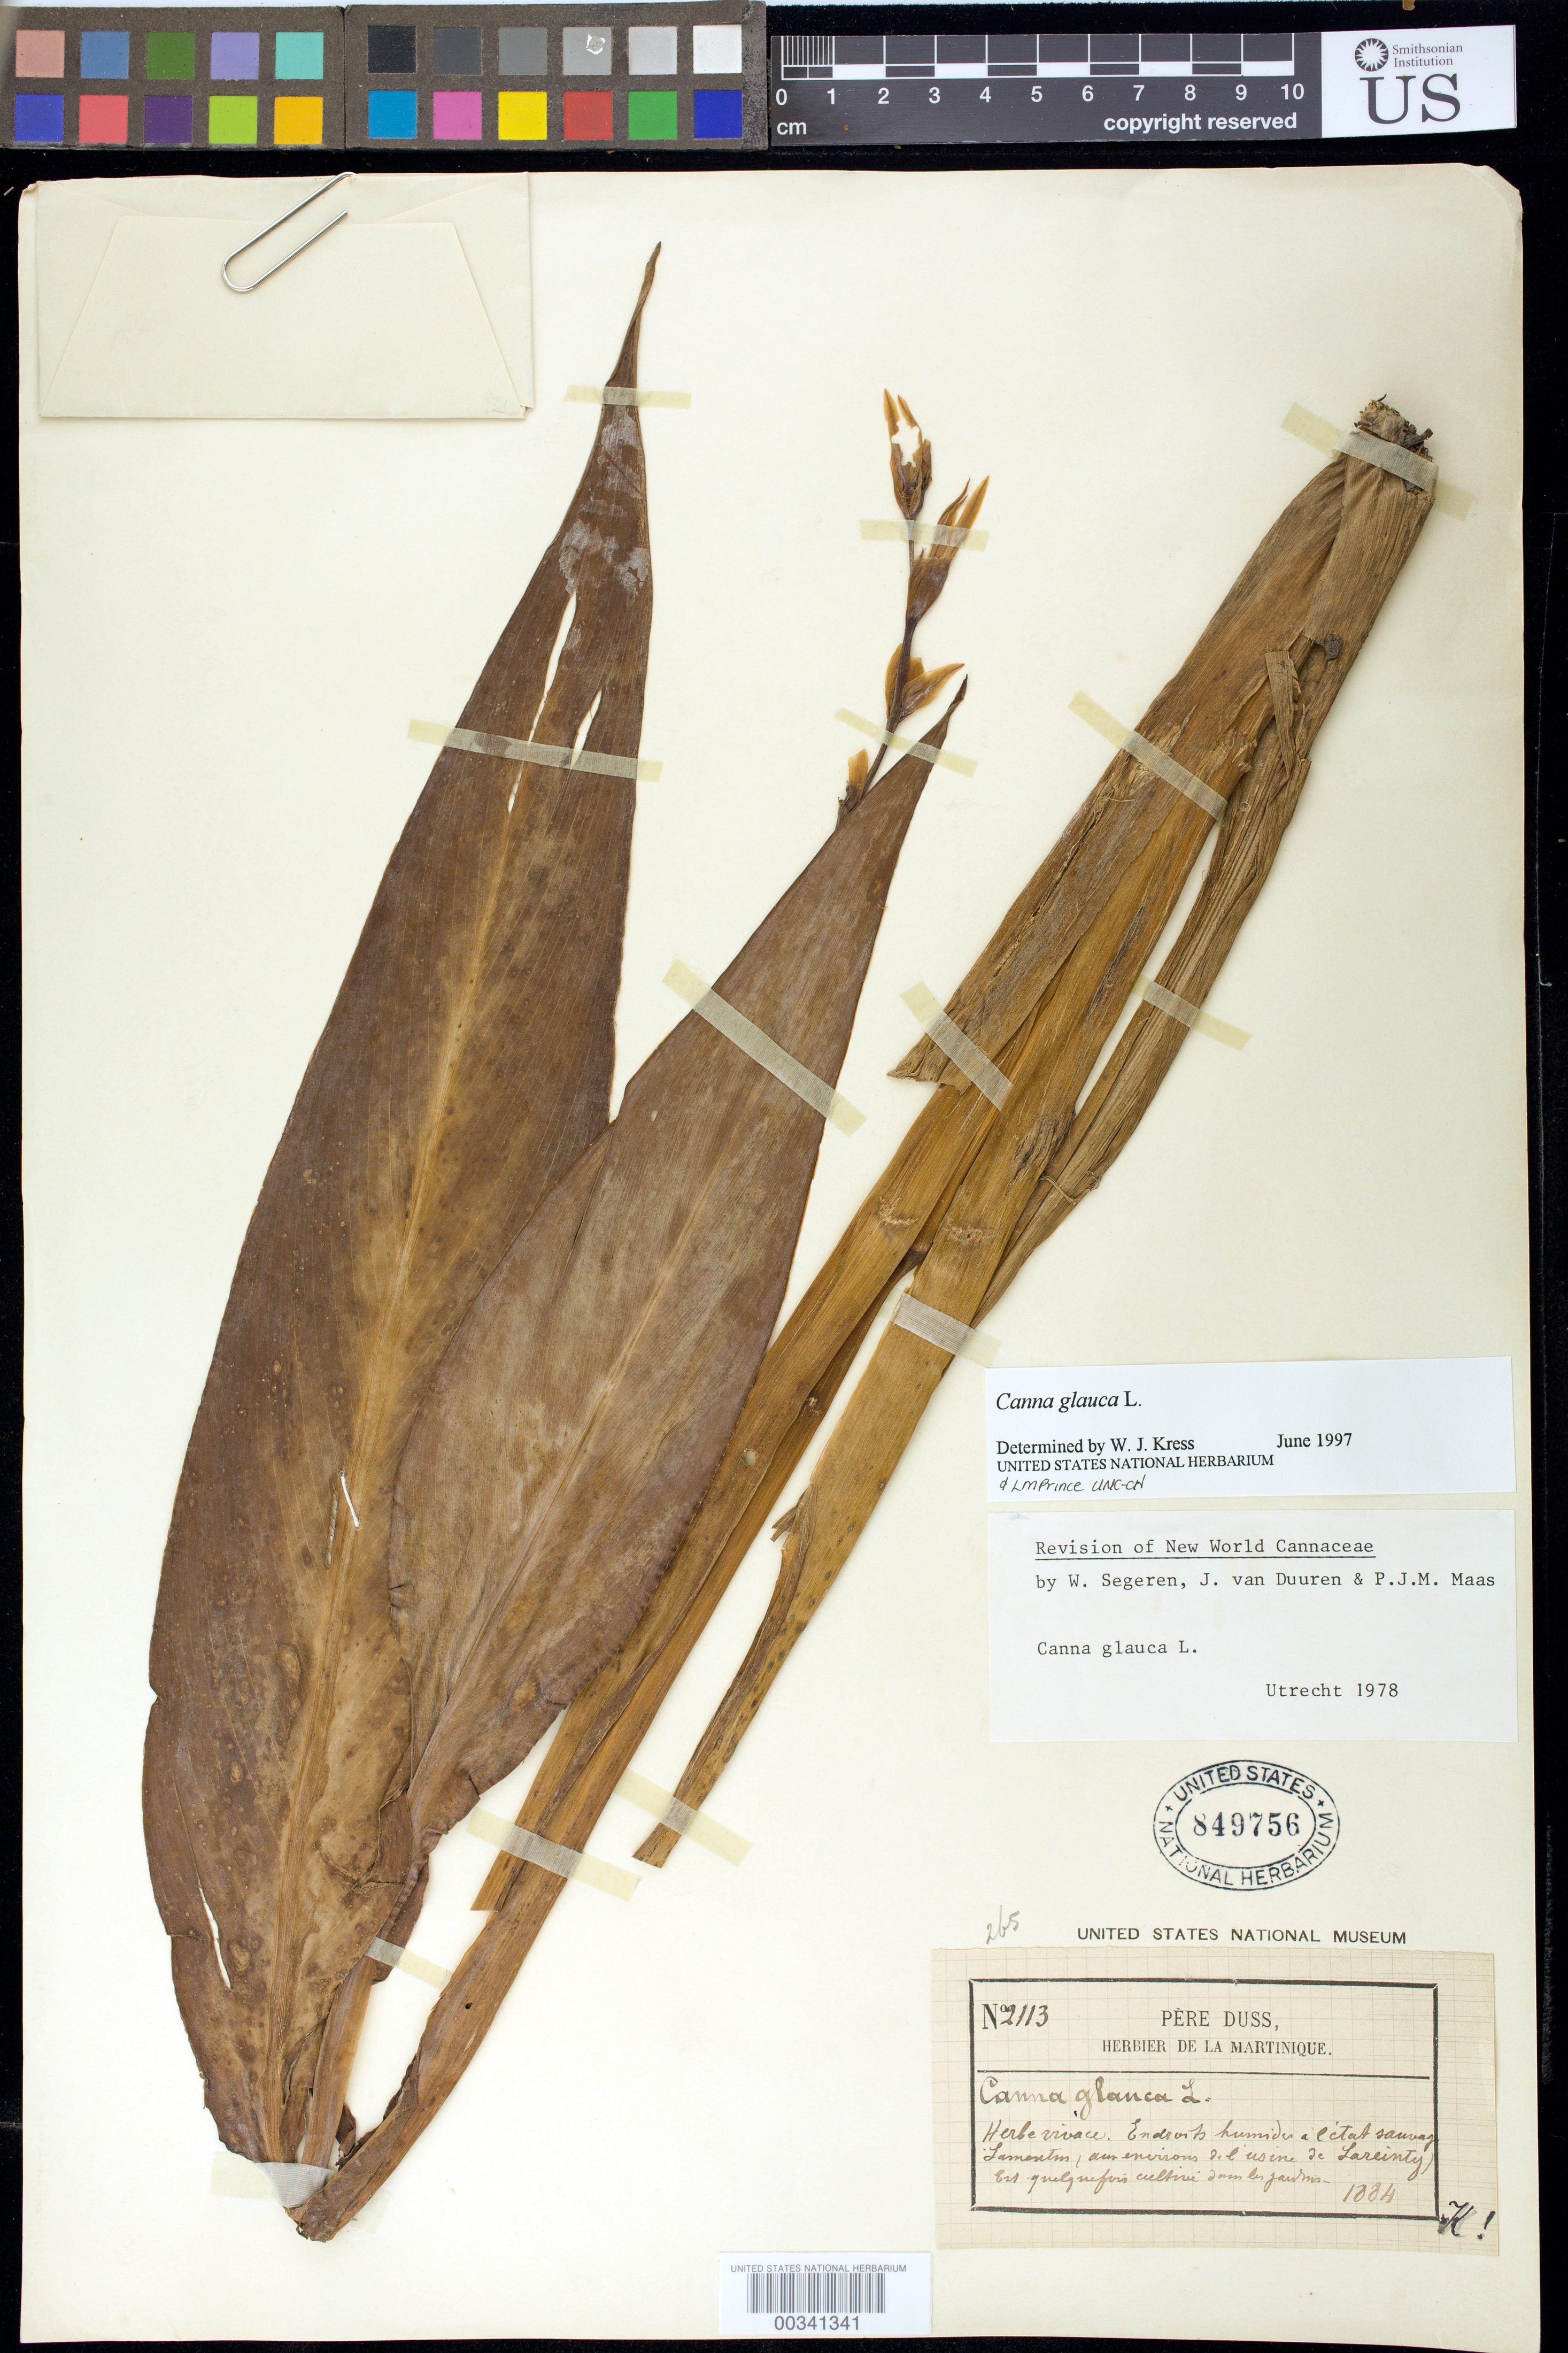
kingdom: Plantae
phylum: Tracheophyta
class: Liliopsida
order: Zingiberales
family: Cannaceae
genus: Canna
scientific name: Canna glauca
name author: L.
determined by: Segeren, W.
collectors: Père Duss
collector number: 2113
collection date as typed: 1884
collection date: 1884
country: Martinique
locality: Aux environs de l'usine de lareinty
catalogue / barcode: US 849756